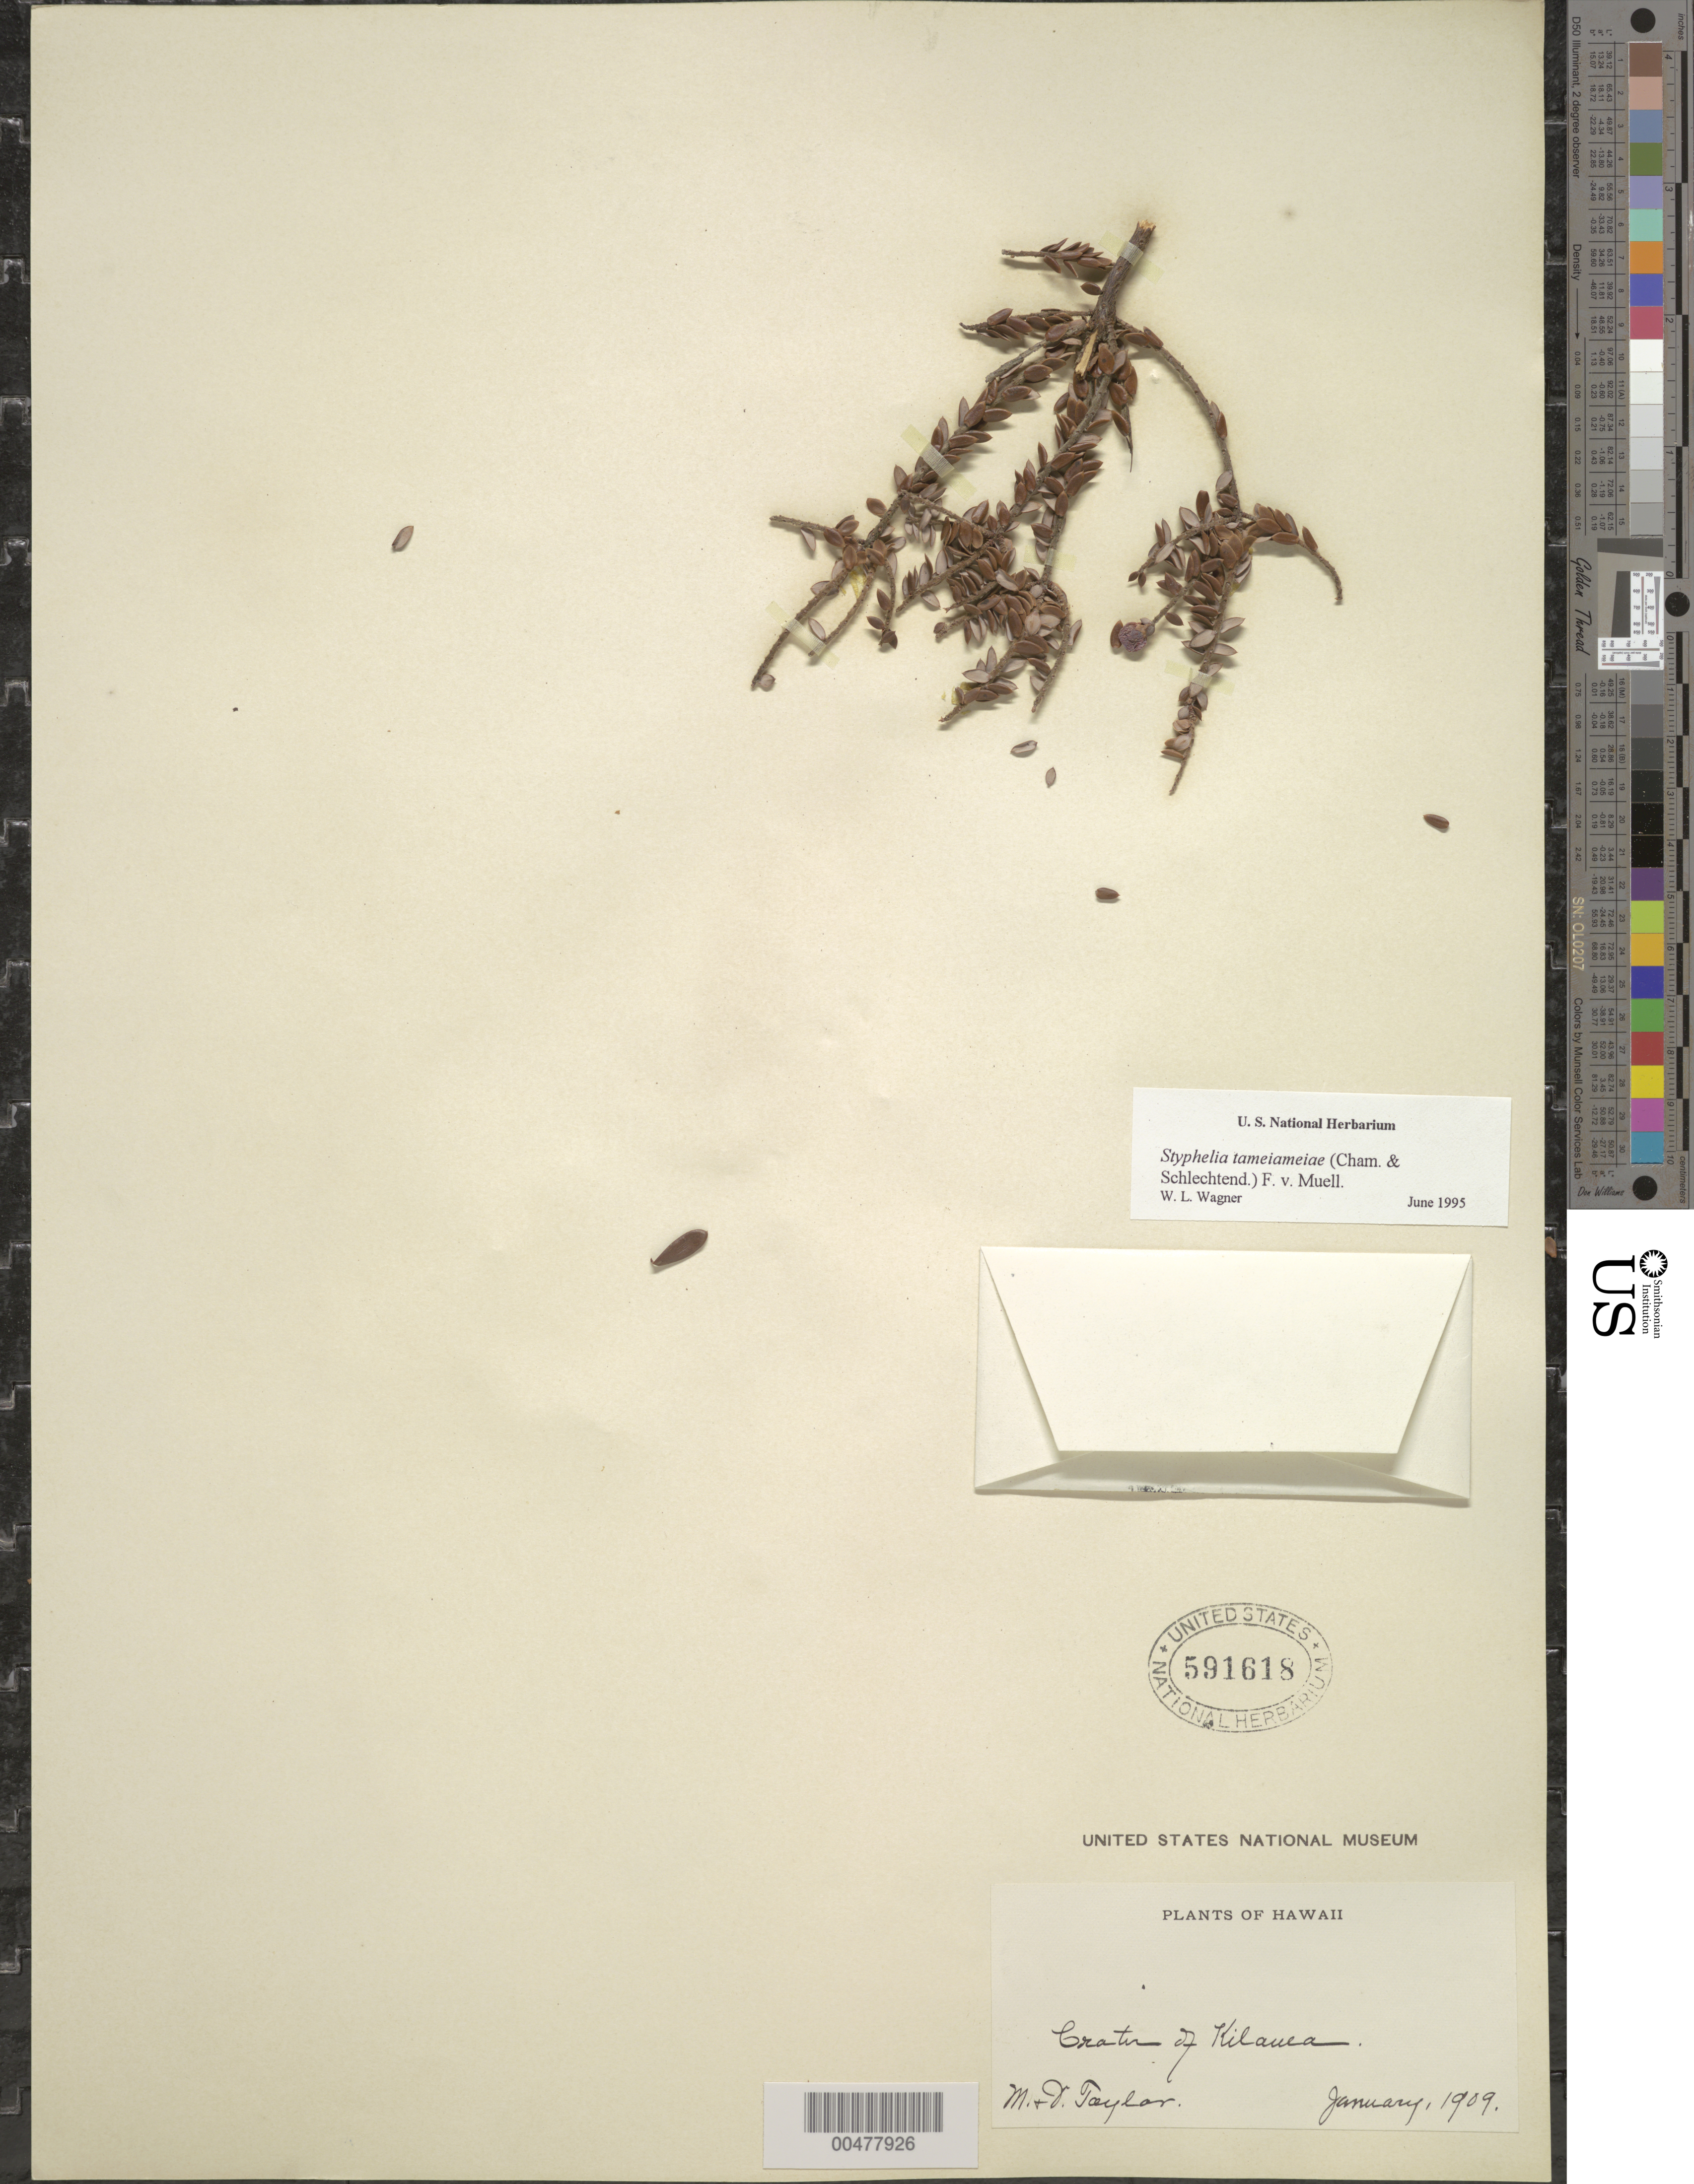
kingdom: Plantae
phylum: Tracheophyta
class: Magnoliopsida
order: Ericales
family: Ericaceae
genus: Leptecophylla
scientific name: Leptecophylla tameiameiae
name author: (Cham. & Schltdl.) C.M. Weiller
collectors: M. Taylor & I. Taylor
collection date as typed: Jan 1909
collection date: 1909-01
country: United States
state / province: Hawaii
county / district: Kauai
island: Kaua'i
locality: Crater of Kilauea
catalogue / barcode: US 591618